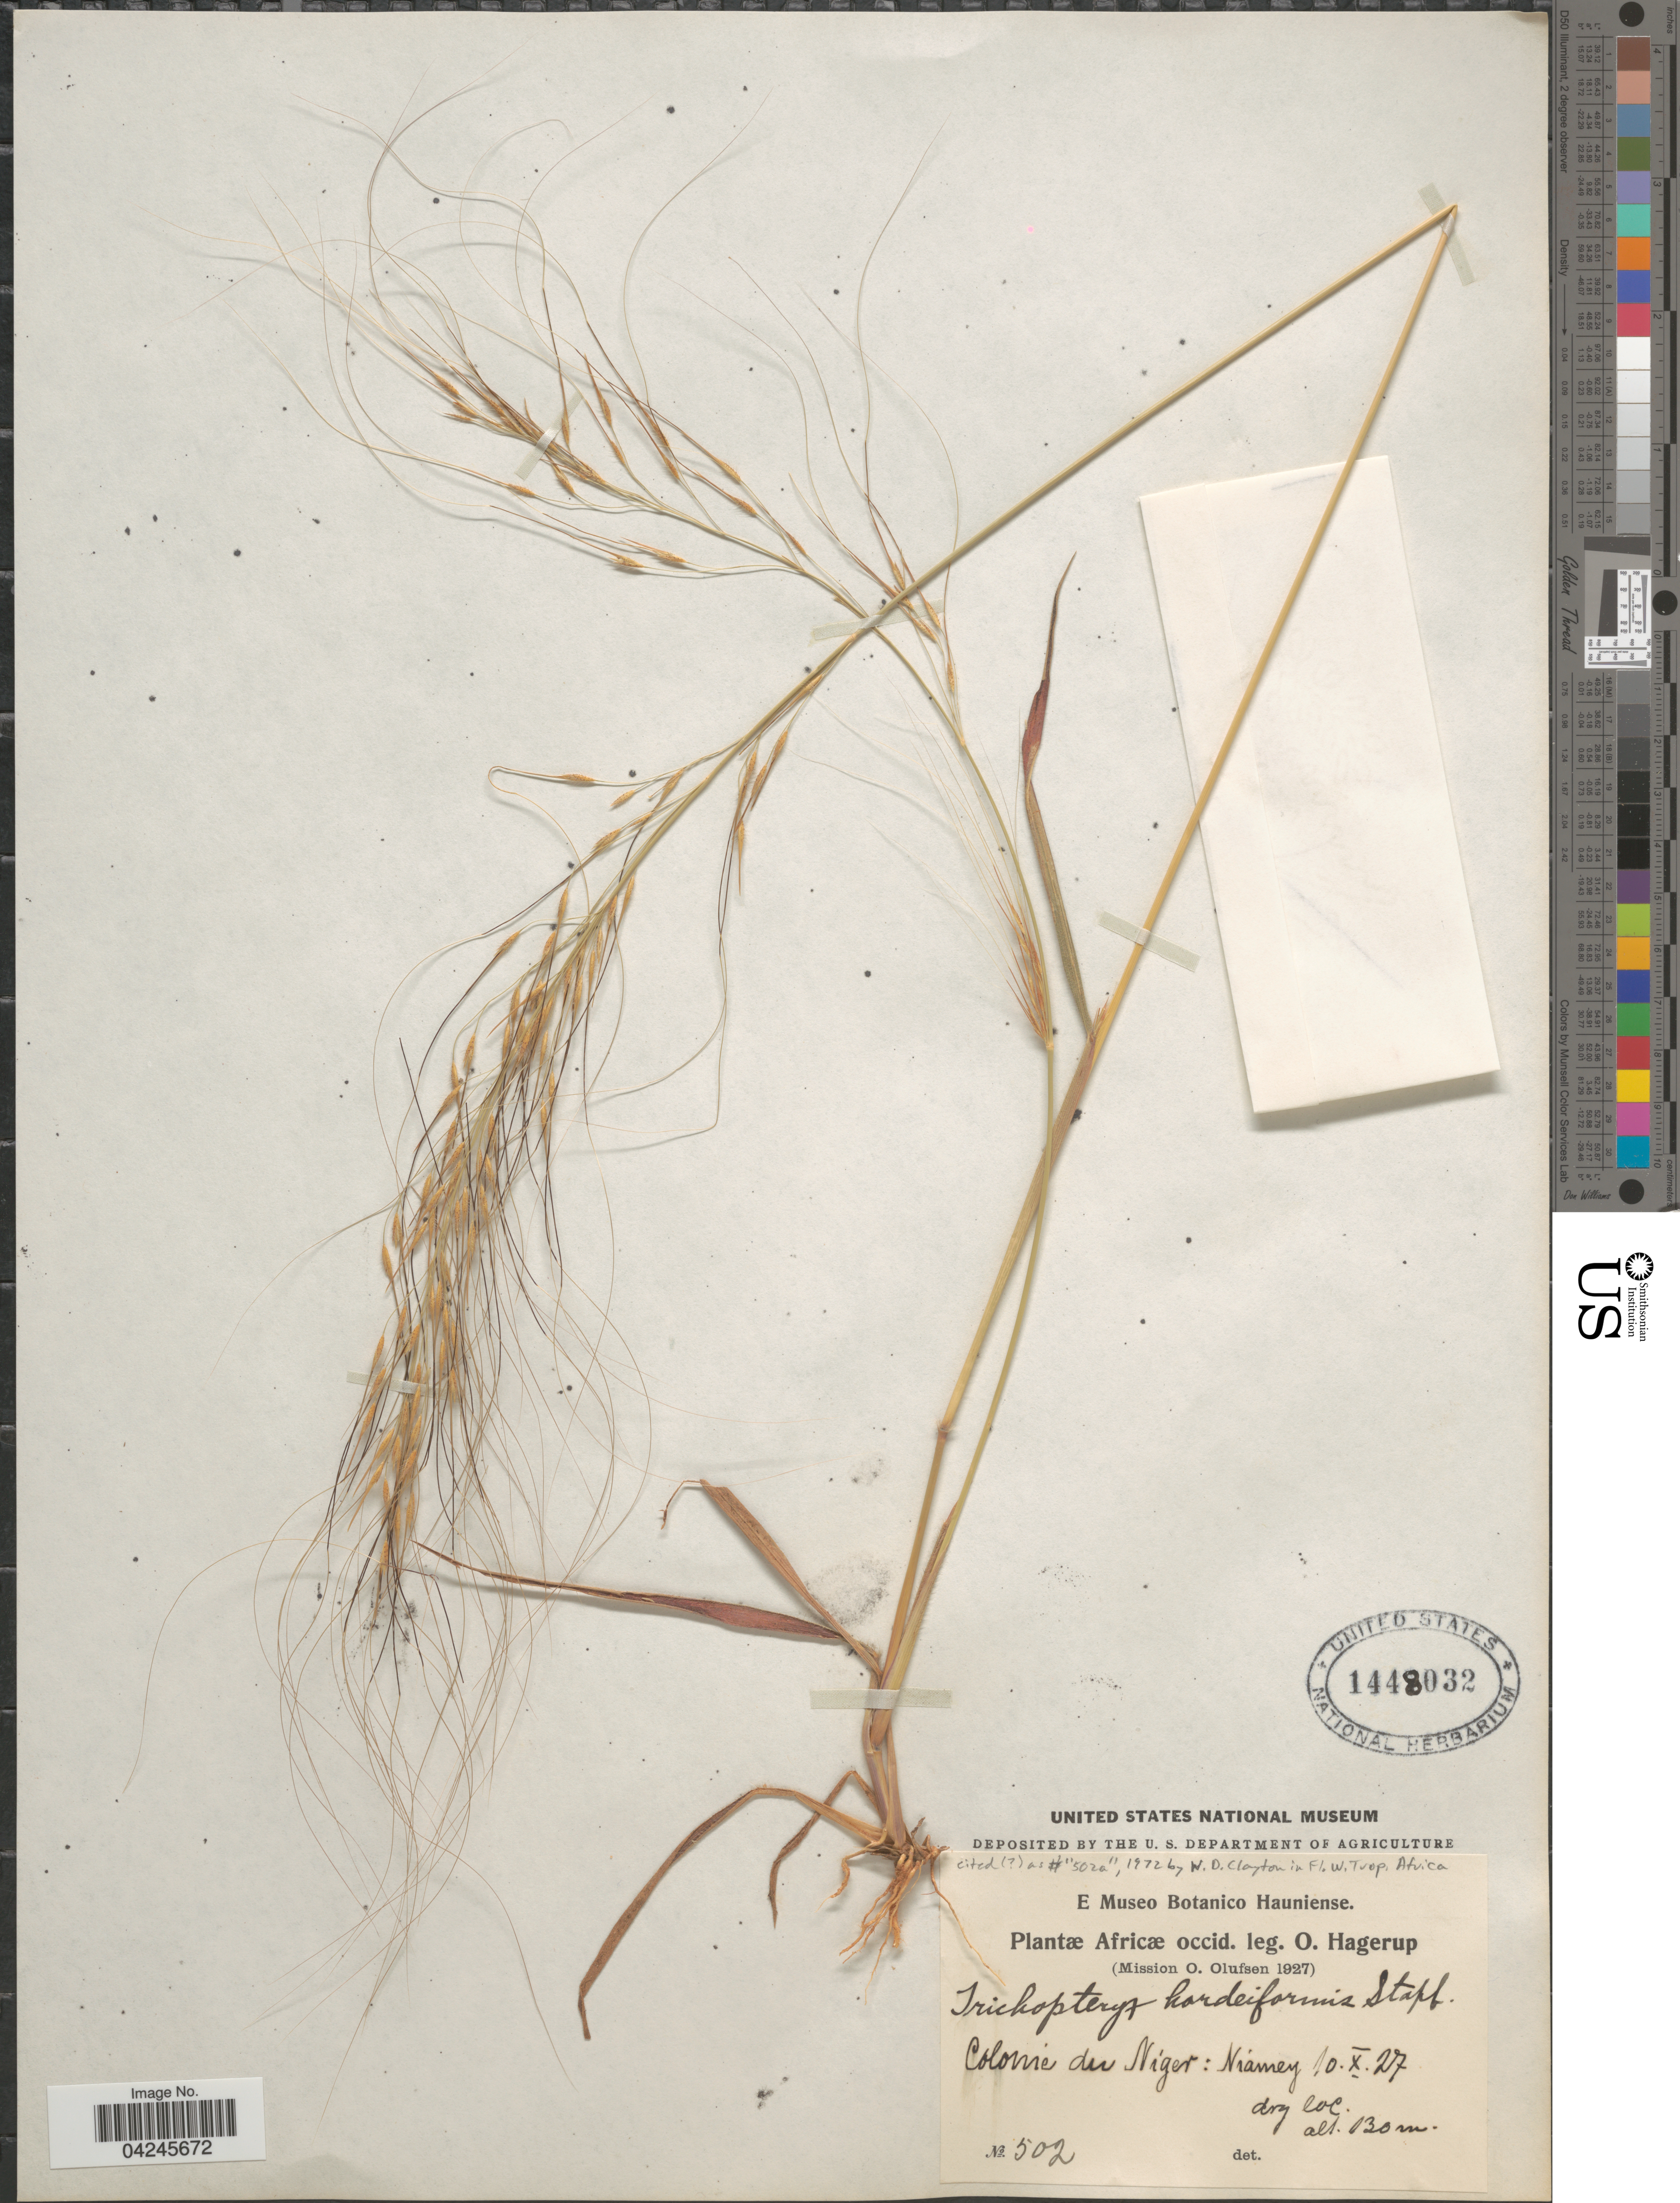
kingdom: Plantae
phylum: Tracheophyta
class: Liliopsida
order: Poales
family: Poaceae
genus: Loudetia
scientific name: Loudetia hordeiformis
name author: (Stapf) C. E. Hubb.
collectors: O. Hagerup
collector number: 502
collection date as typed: Transcribed d/m/y: 10/10/27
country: Niger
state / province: Niamey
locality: Colonie du Niger: Niamey. Africæ occid. (Mission O. Olufsen 1927).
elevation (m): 130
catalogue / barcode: US 1448032